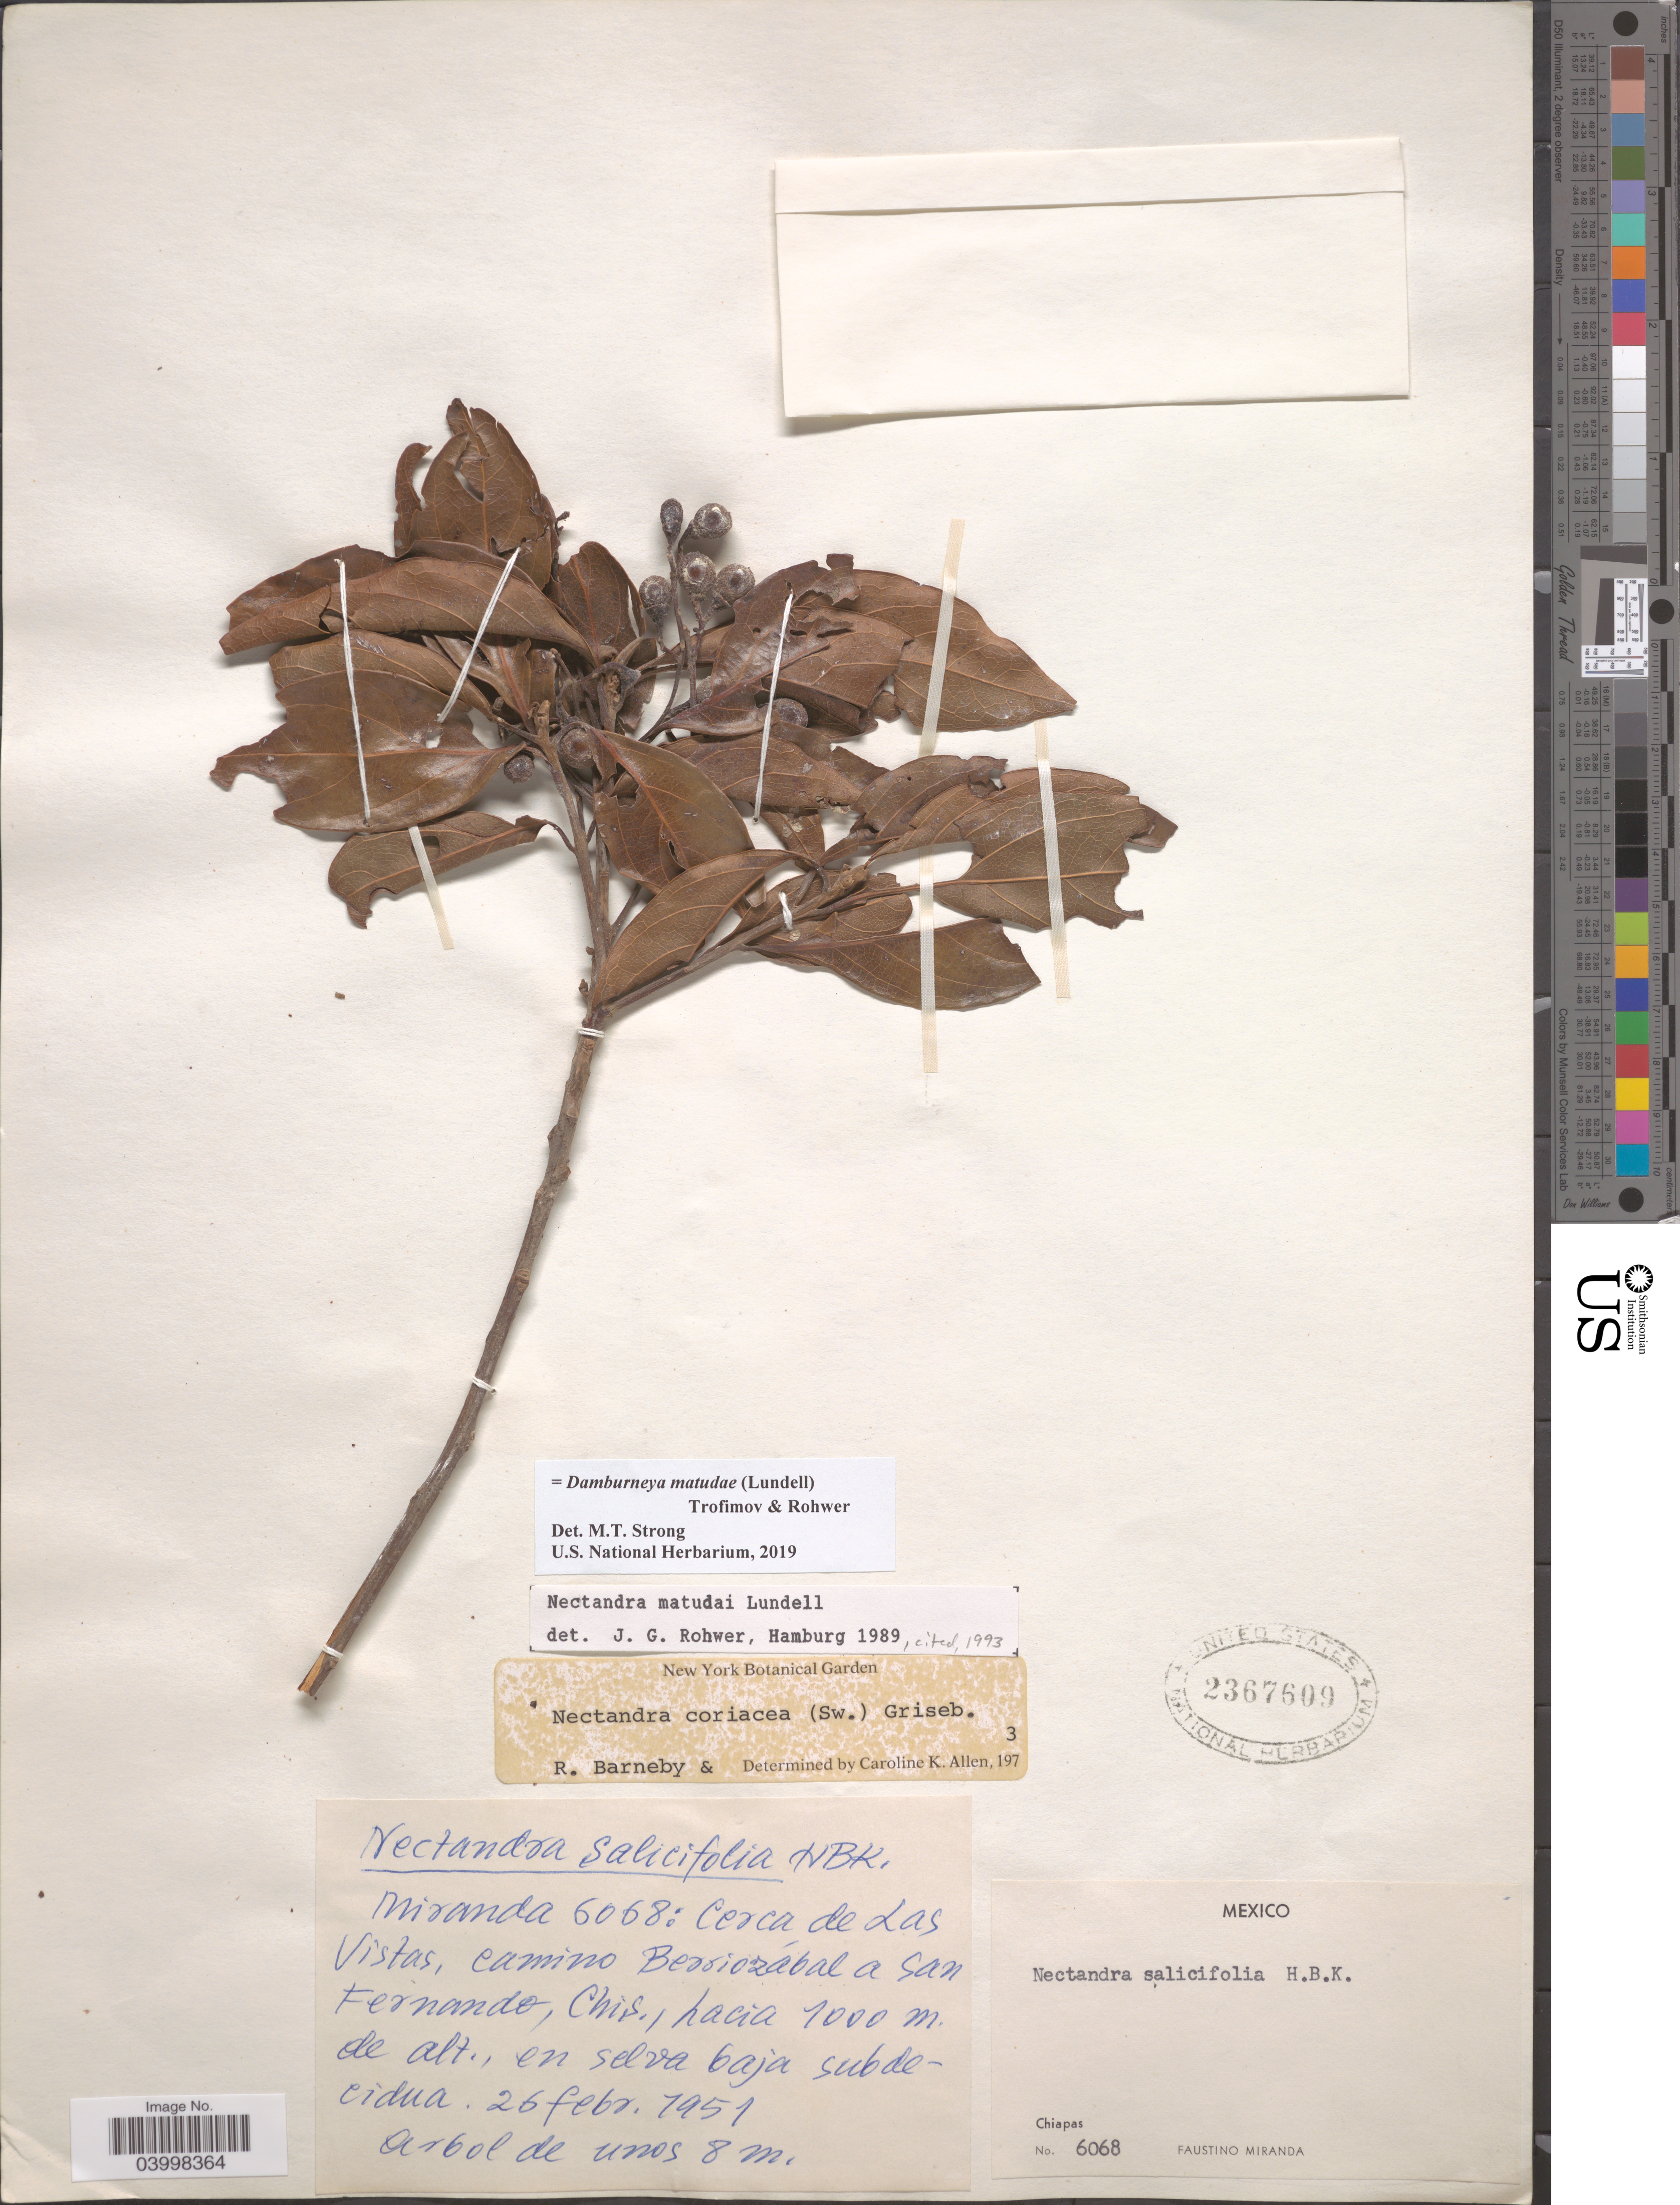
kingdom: Plantae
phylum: Tracheophyta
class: Magnoliopsida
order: Laurales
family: Lauraceae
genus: Damburneya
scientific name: Damburneya matudae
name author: (Lundell) Trofimov & Rohwer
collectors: F. Miranda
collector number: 6068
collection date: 1951-02-26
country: Mexico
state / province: Chiapas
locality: Cerca de Las Vistas, camino Berriozábal a San Fernando.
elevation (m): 1000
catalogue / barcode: US 2367609